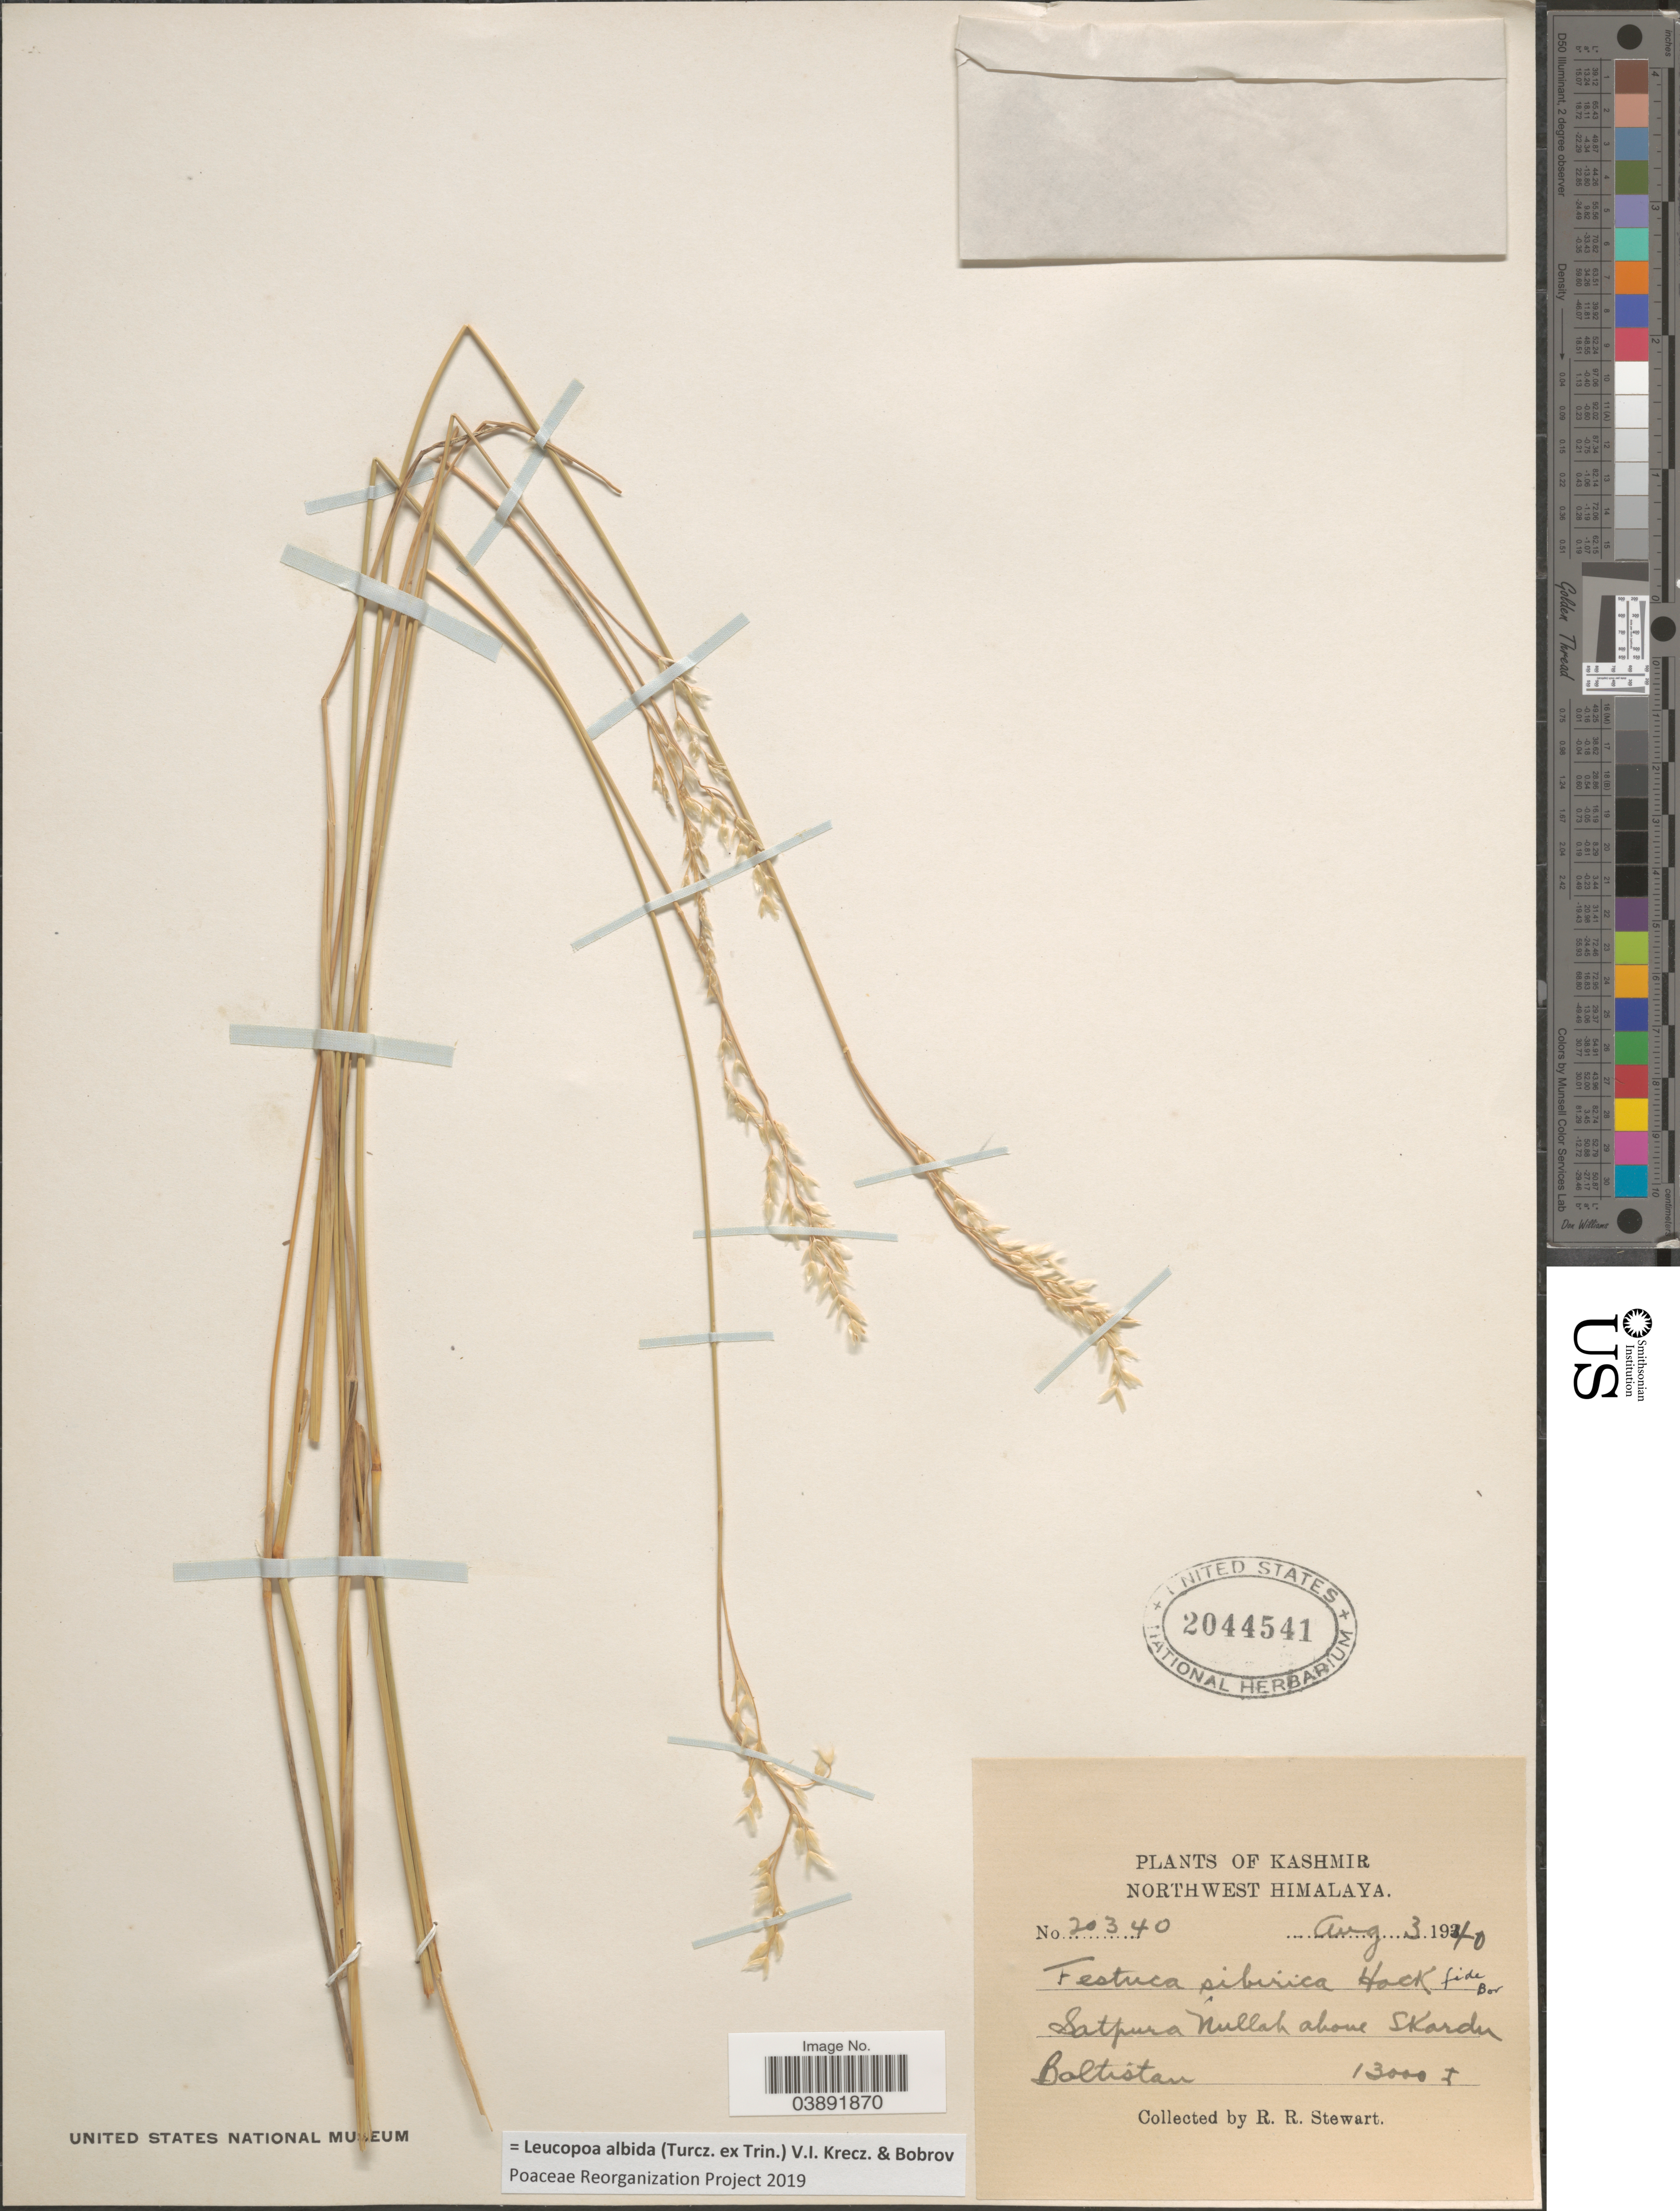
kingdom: Plantae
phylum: Tracheophyta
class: Liliopsida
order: Poales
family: Poaceae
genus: Leucopoa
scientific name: Leucopoa albida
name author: (Turcz. & Trin.) V.I. Krecz. & Bobrov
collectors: R. Stewart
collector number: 20340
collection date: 1940-08-03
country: India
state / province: Jammu and Kashmir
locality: Kashmir. Northwest Himalaya. Satpura Nullah above Skardu. Baltistan.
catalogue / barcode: US 2044541